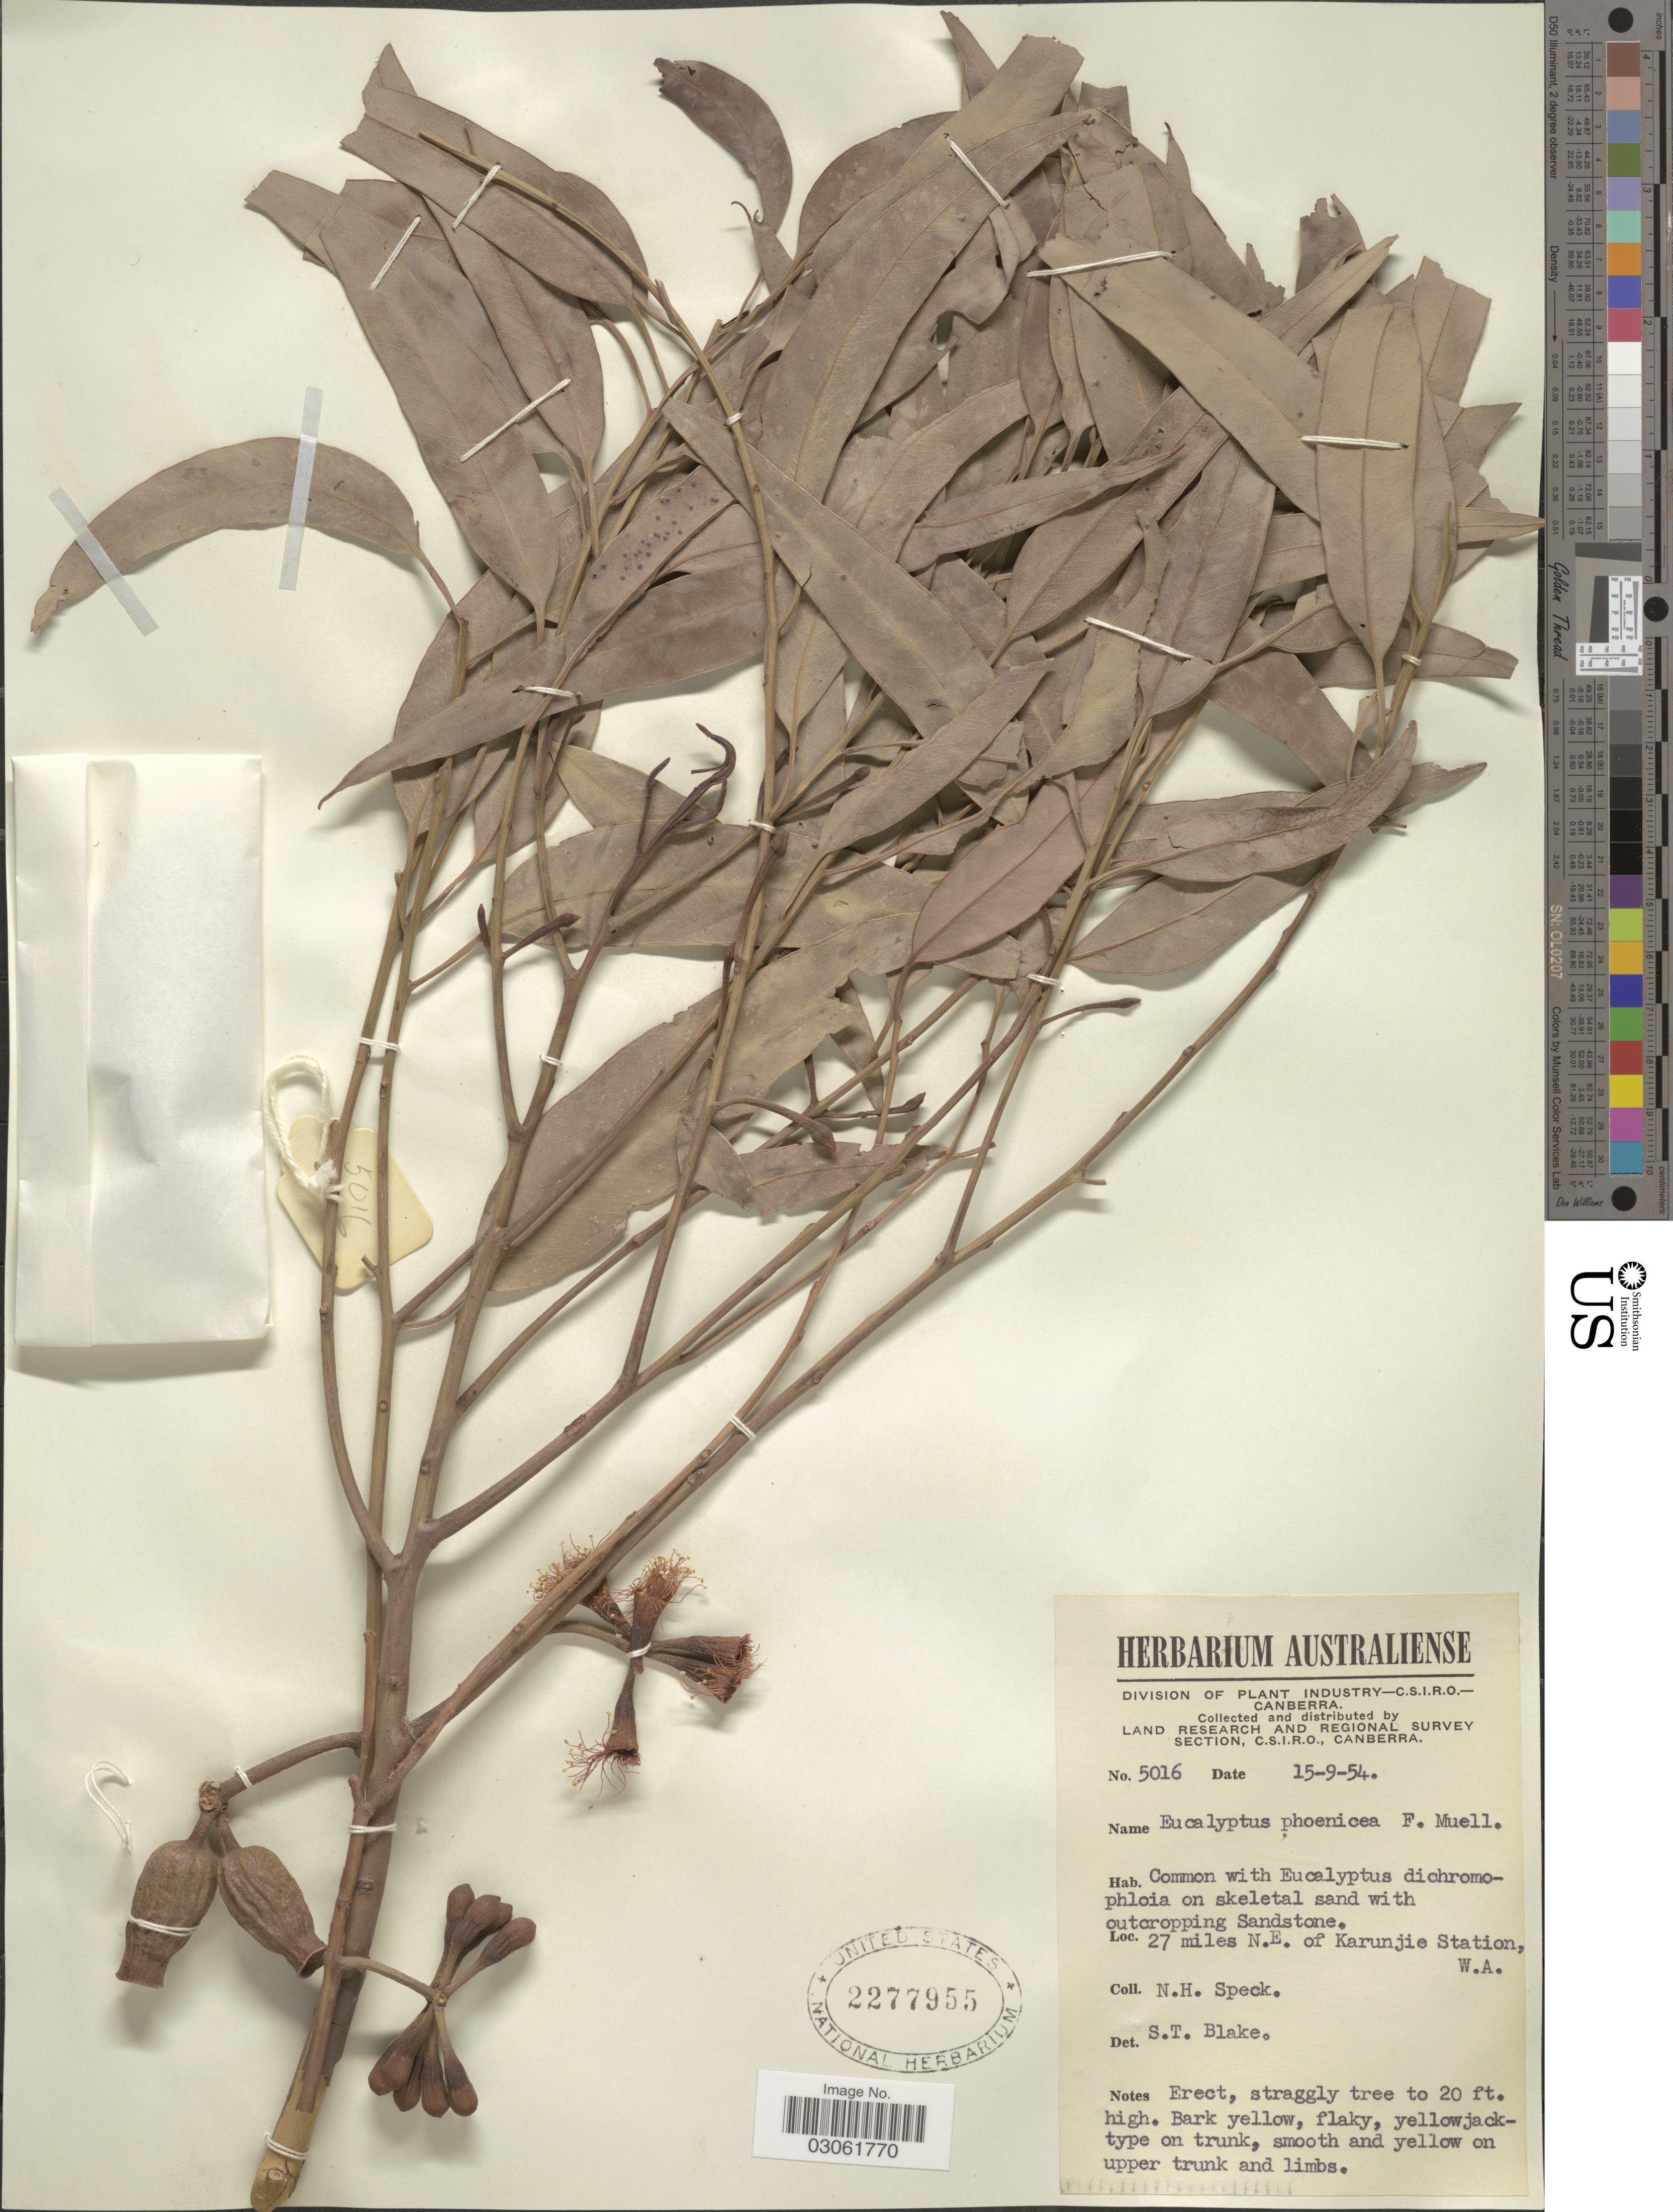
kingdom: Plantae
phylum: Tracheophyta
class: Magnoliopsida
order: Myrtales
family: Myrtaceae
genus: Eucalyptus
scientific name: Eucalyptus phoenicea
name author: F. Muell.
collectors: N. Speck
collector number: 5016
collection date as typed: Transcribed d/m/y: 15/9/54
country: Australia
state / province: Western Australia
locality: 27 miles N.E. of Karunjie Station.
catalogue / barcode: US 2277955